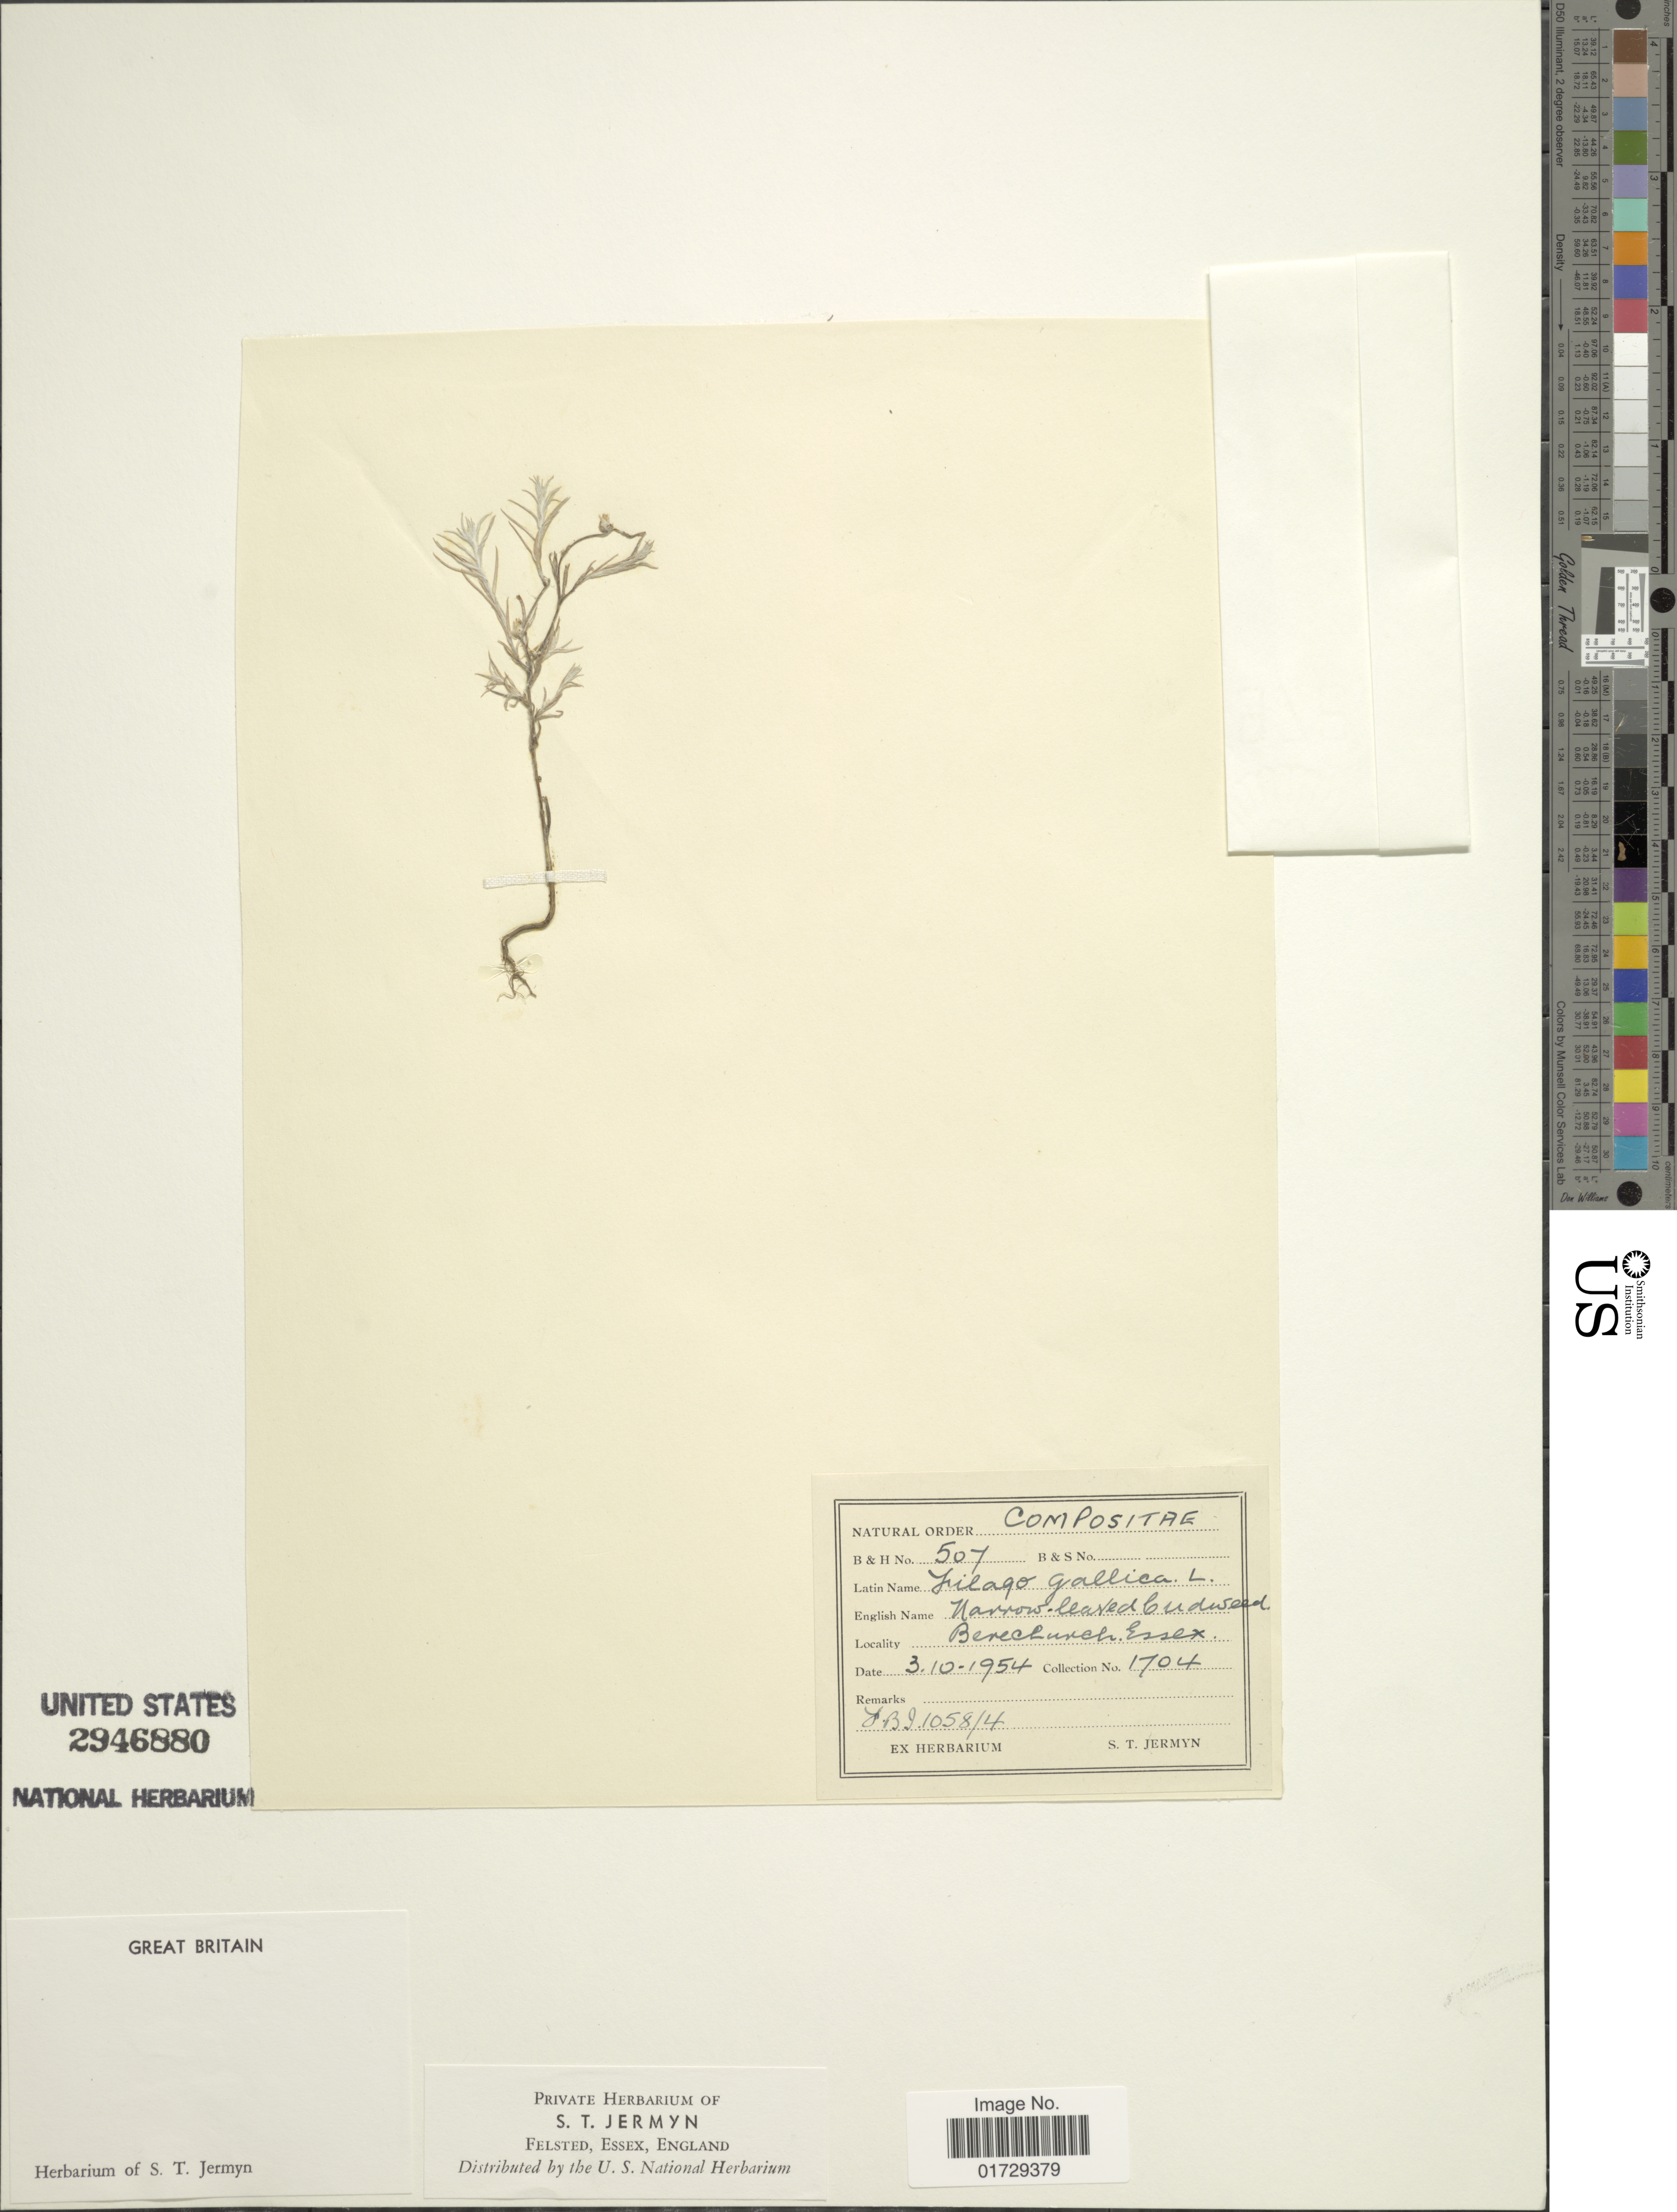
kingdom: Plantae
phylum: Tracheophyta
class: Magnoliopsida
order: Asterales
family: Asteraceae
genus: Filago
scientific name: Filago gallica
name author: L.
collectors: S. Jermyn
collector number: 1704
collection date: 1954-10-03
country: United Kingdom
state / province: England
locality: Berechurch, Essex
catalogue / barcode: US 2946880